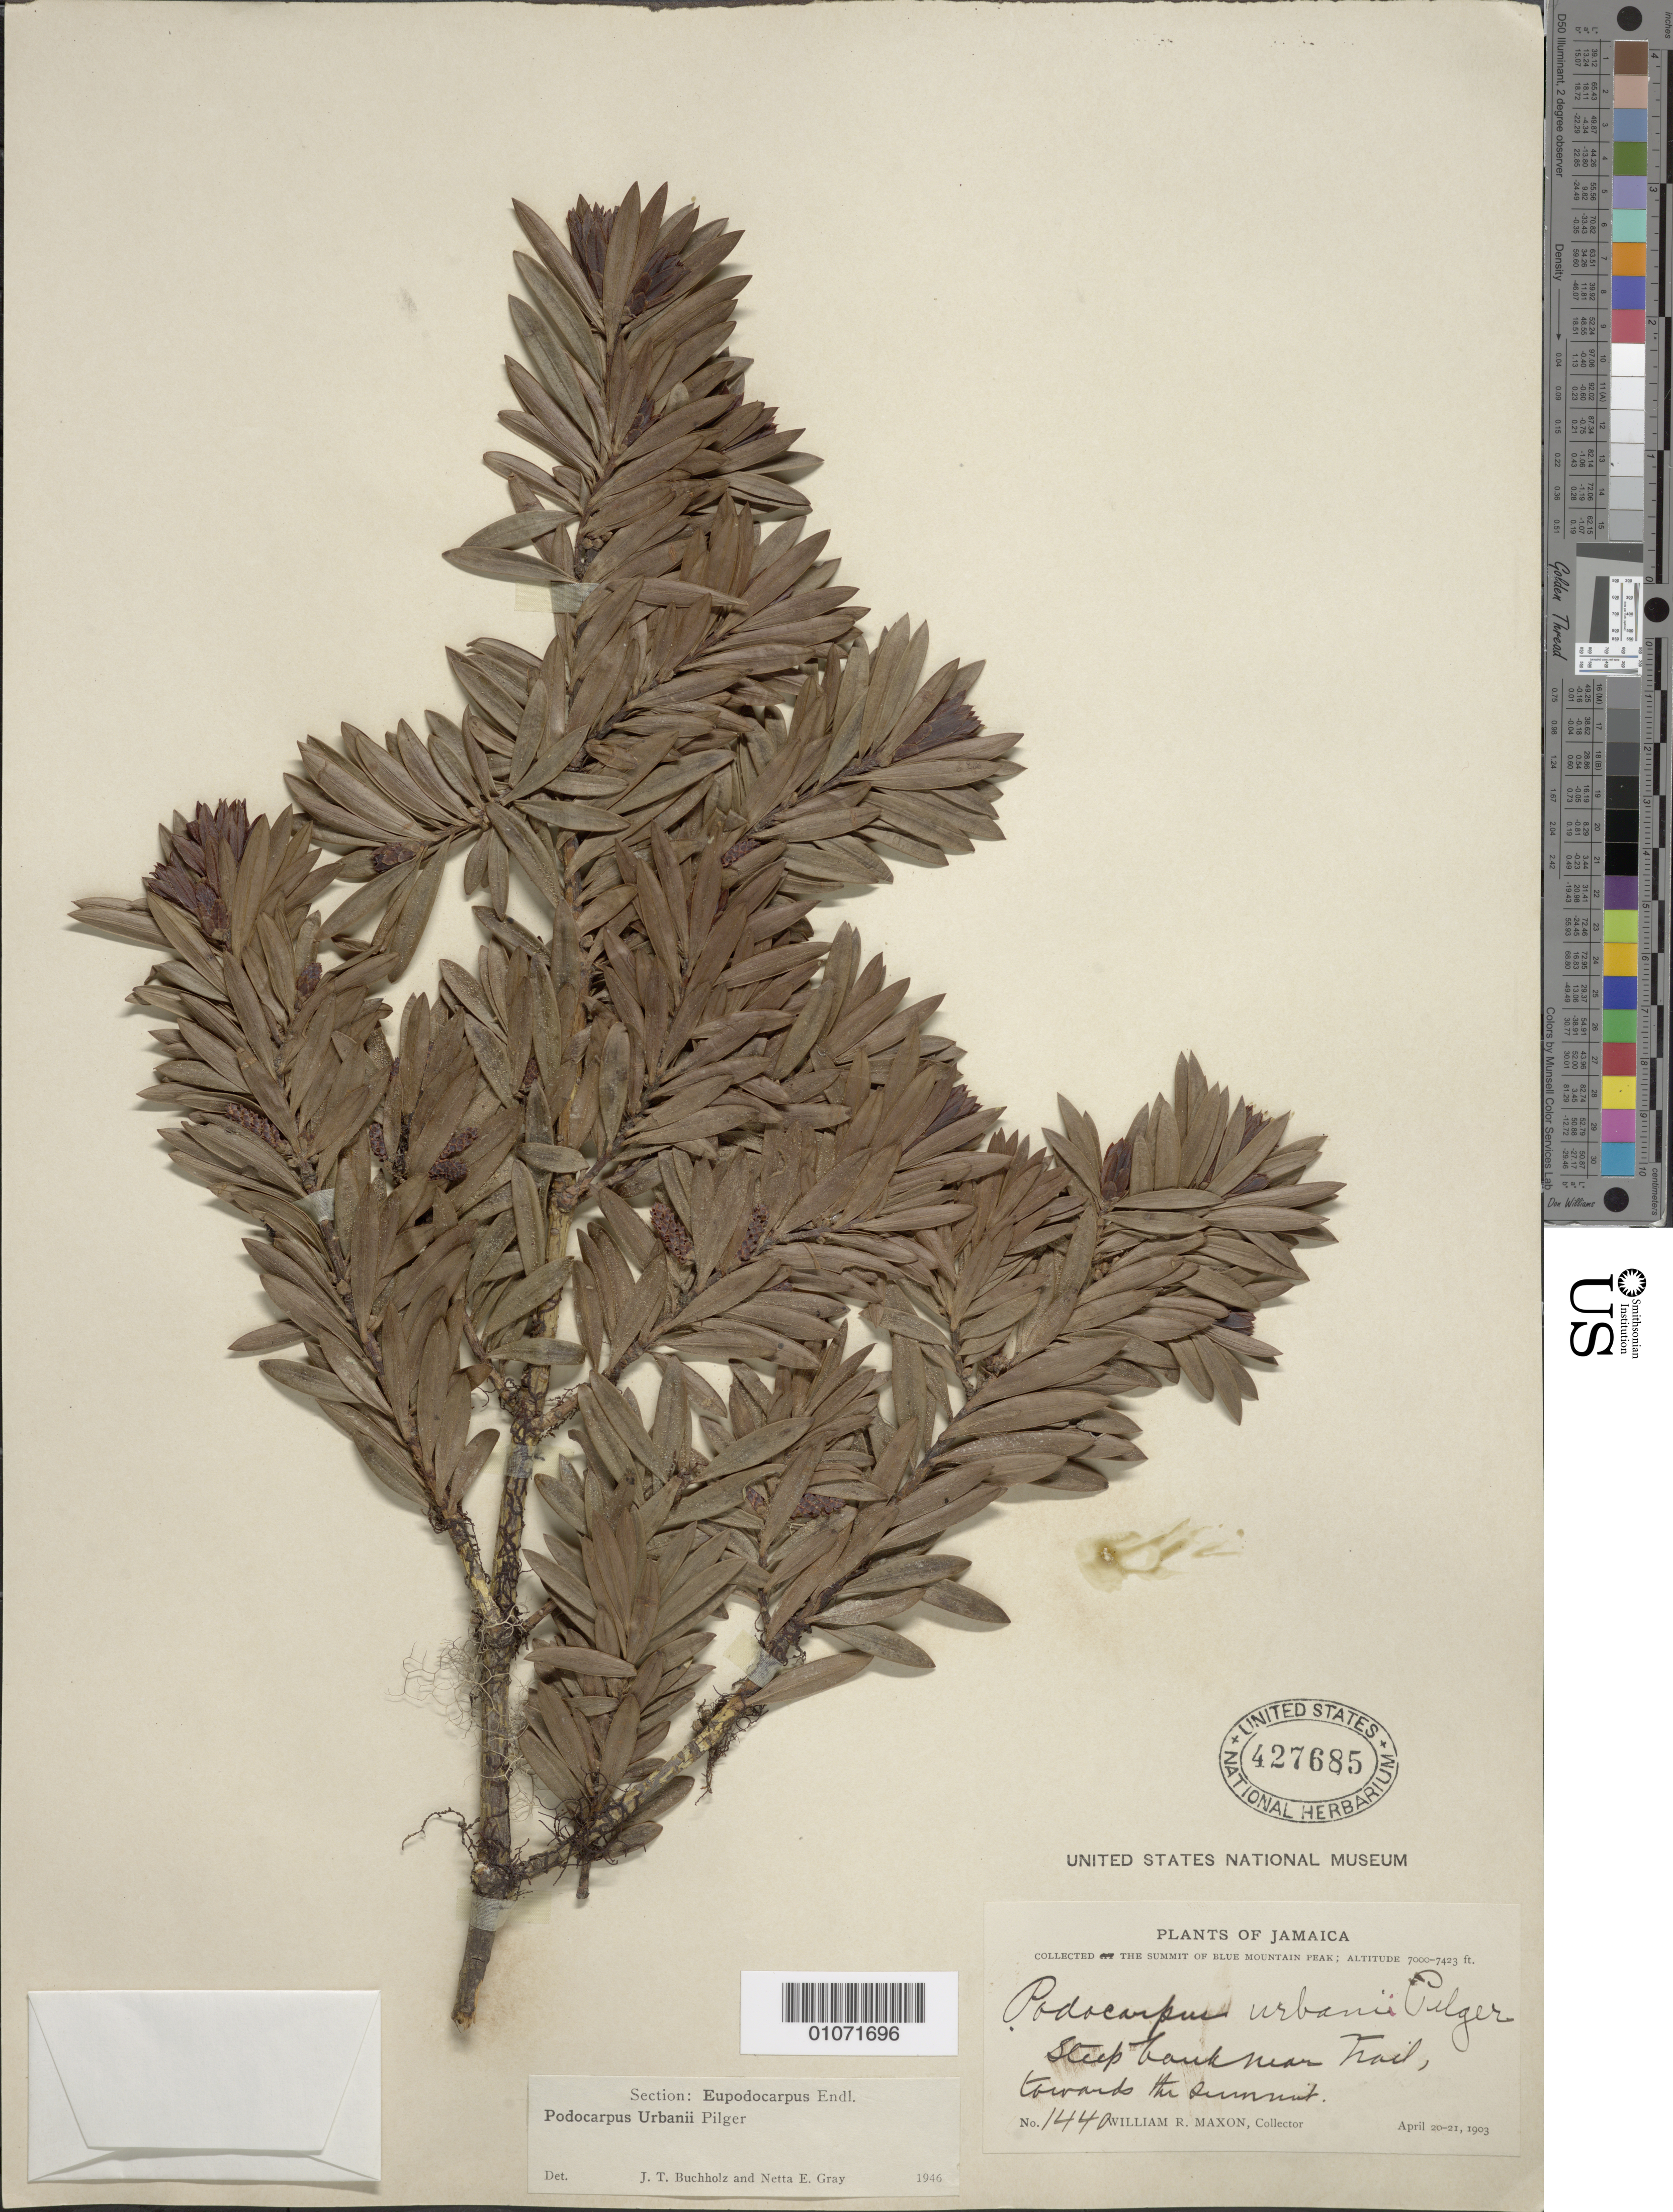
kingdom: Plantae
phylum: Tracheophyta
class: Pinopsida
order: Pinales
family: Podocarpaceae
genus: Podocarpus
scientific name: Podocarpus urbani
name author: Pilg.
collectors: W. R. Maxon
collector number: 1440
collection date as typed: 20 Apr 1903 to 21 Apr 1903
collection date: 1903-04-20/1903-04-21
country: Jamaica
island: Jamaica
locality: Collected at the summit of Blue Mountain Peak. Steep bank near trail toward the summit.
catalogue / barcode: US 427685